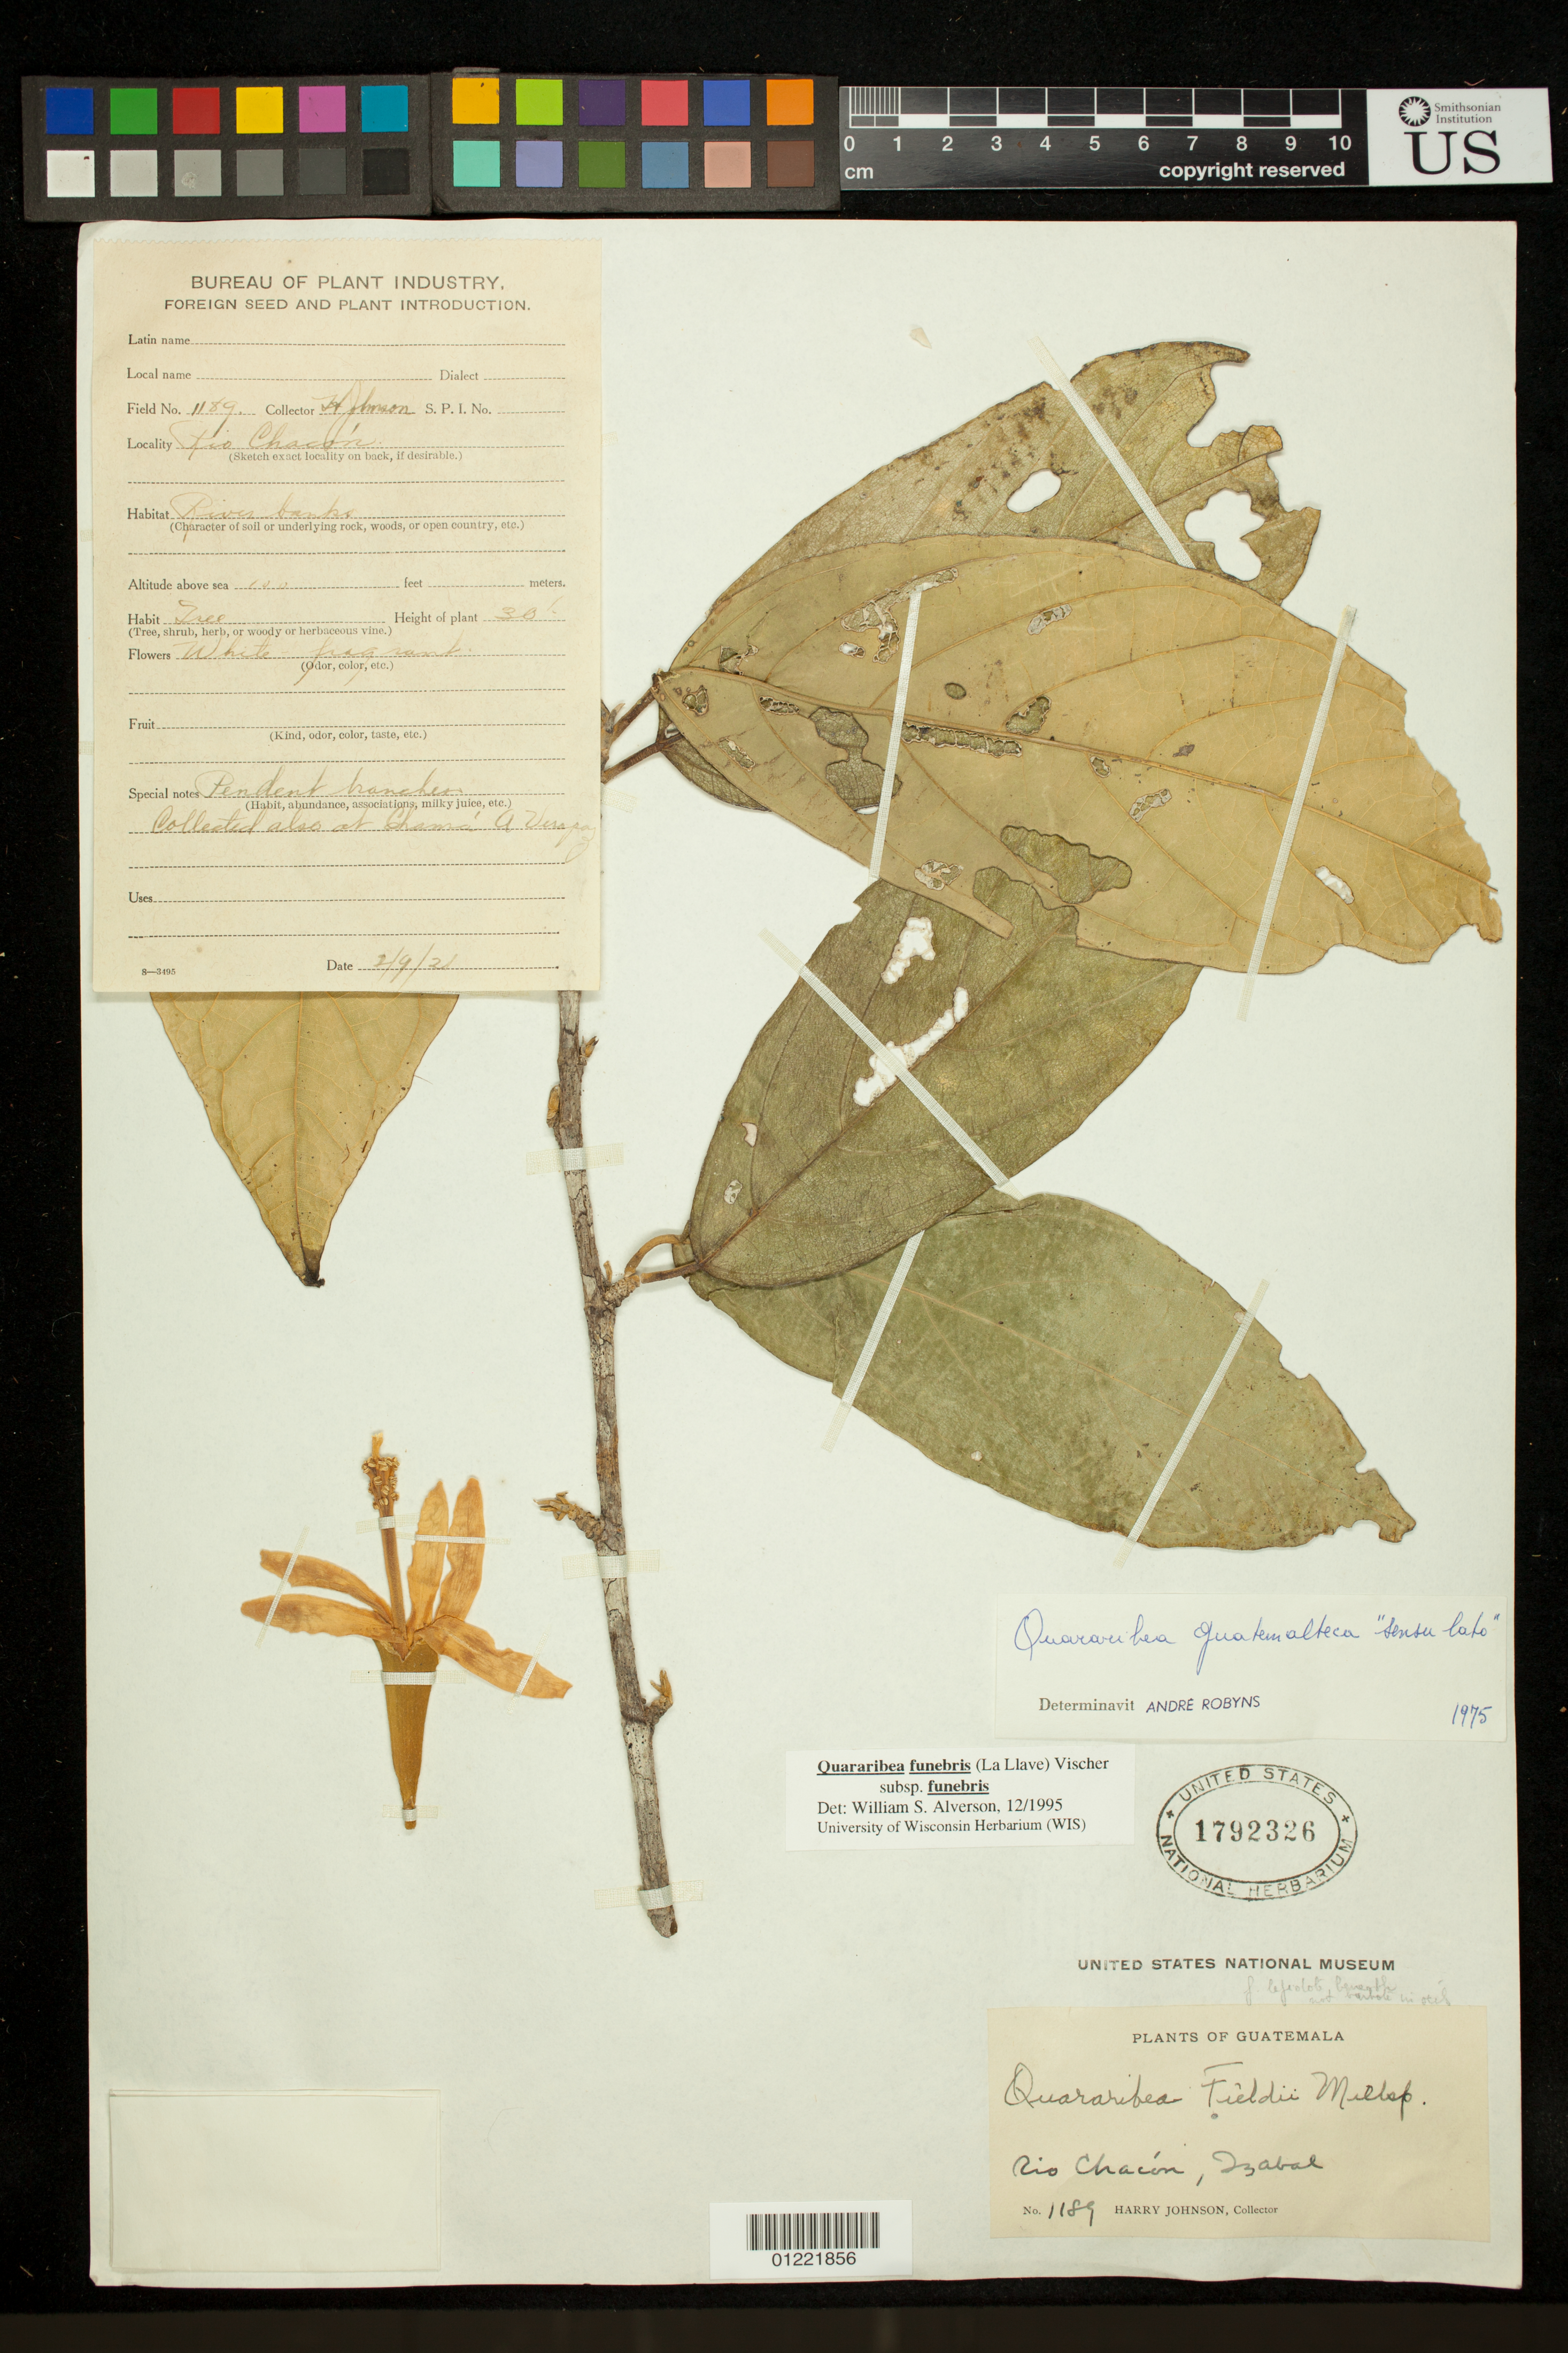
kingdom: Plantae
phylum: Tracheophyta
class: Magnoliopsida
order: Malvales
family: Malvaceae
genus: Quararibea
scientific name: Quararibea funebris subsp. funebris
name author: (La Llave) Vischer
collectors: H. Johnson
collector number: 1189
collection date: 1902-09-02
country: Guatemala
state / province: Izabal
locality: Rio Chacon river banks.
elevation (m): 100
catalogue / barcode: US 1792326